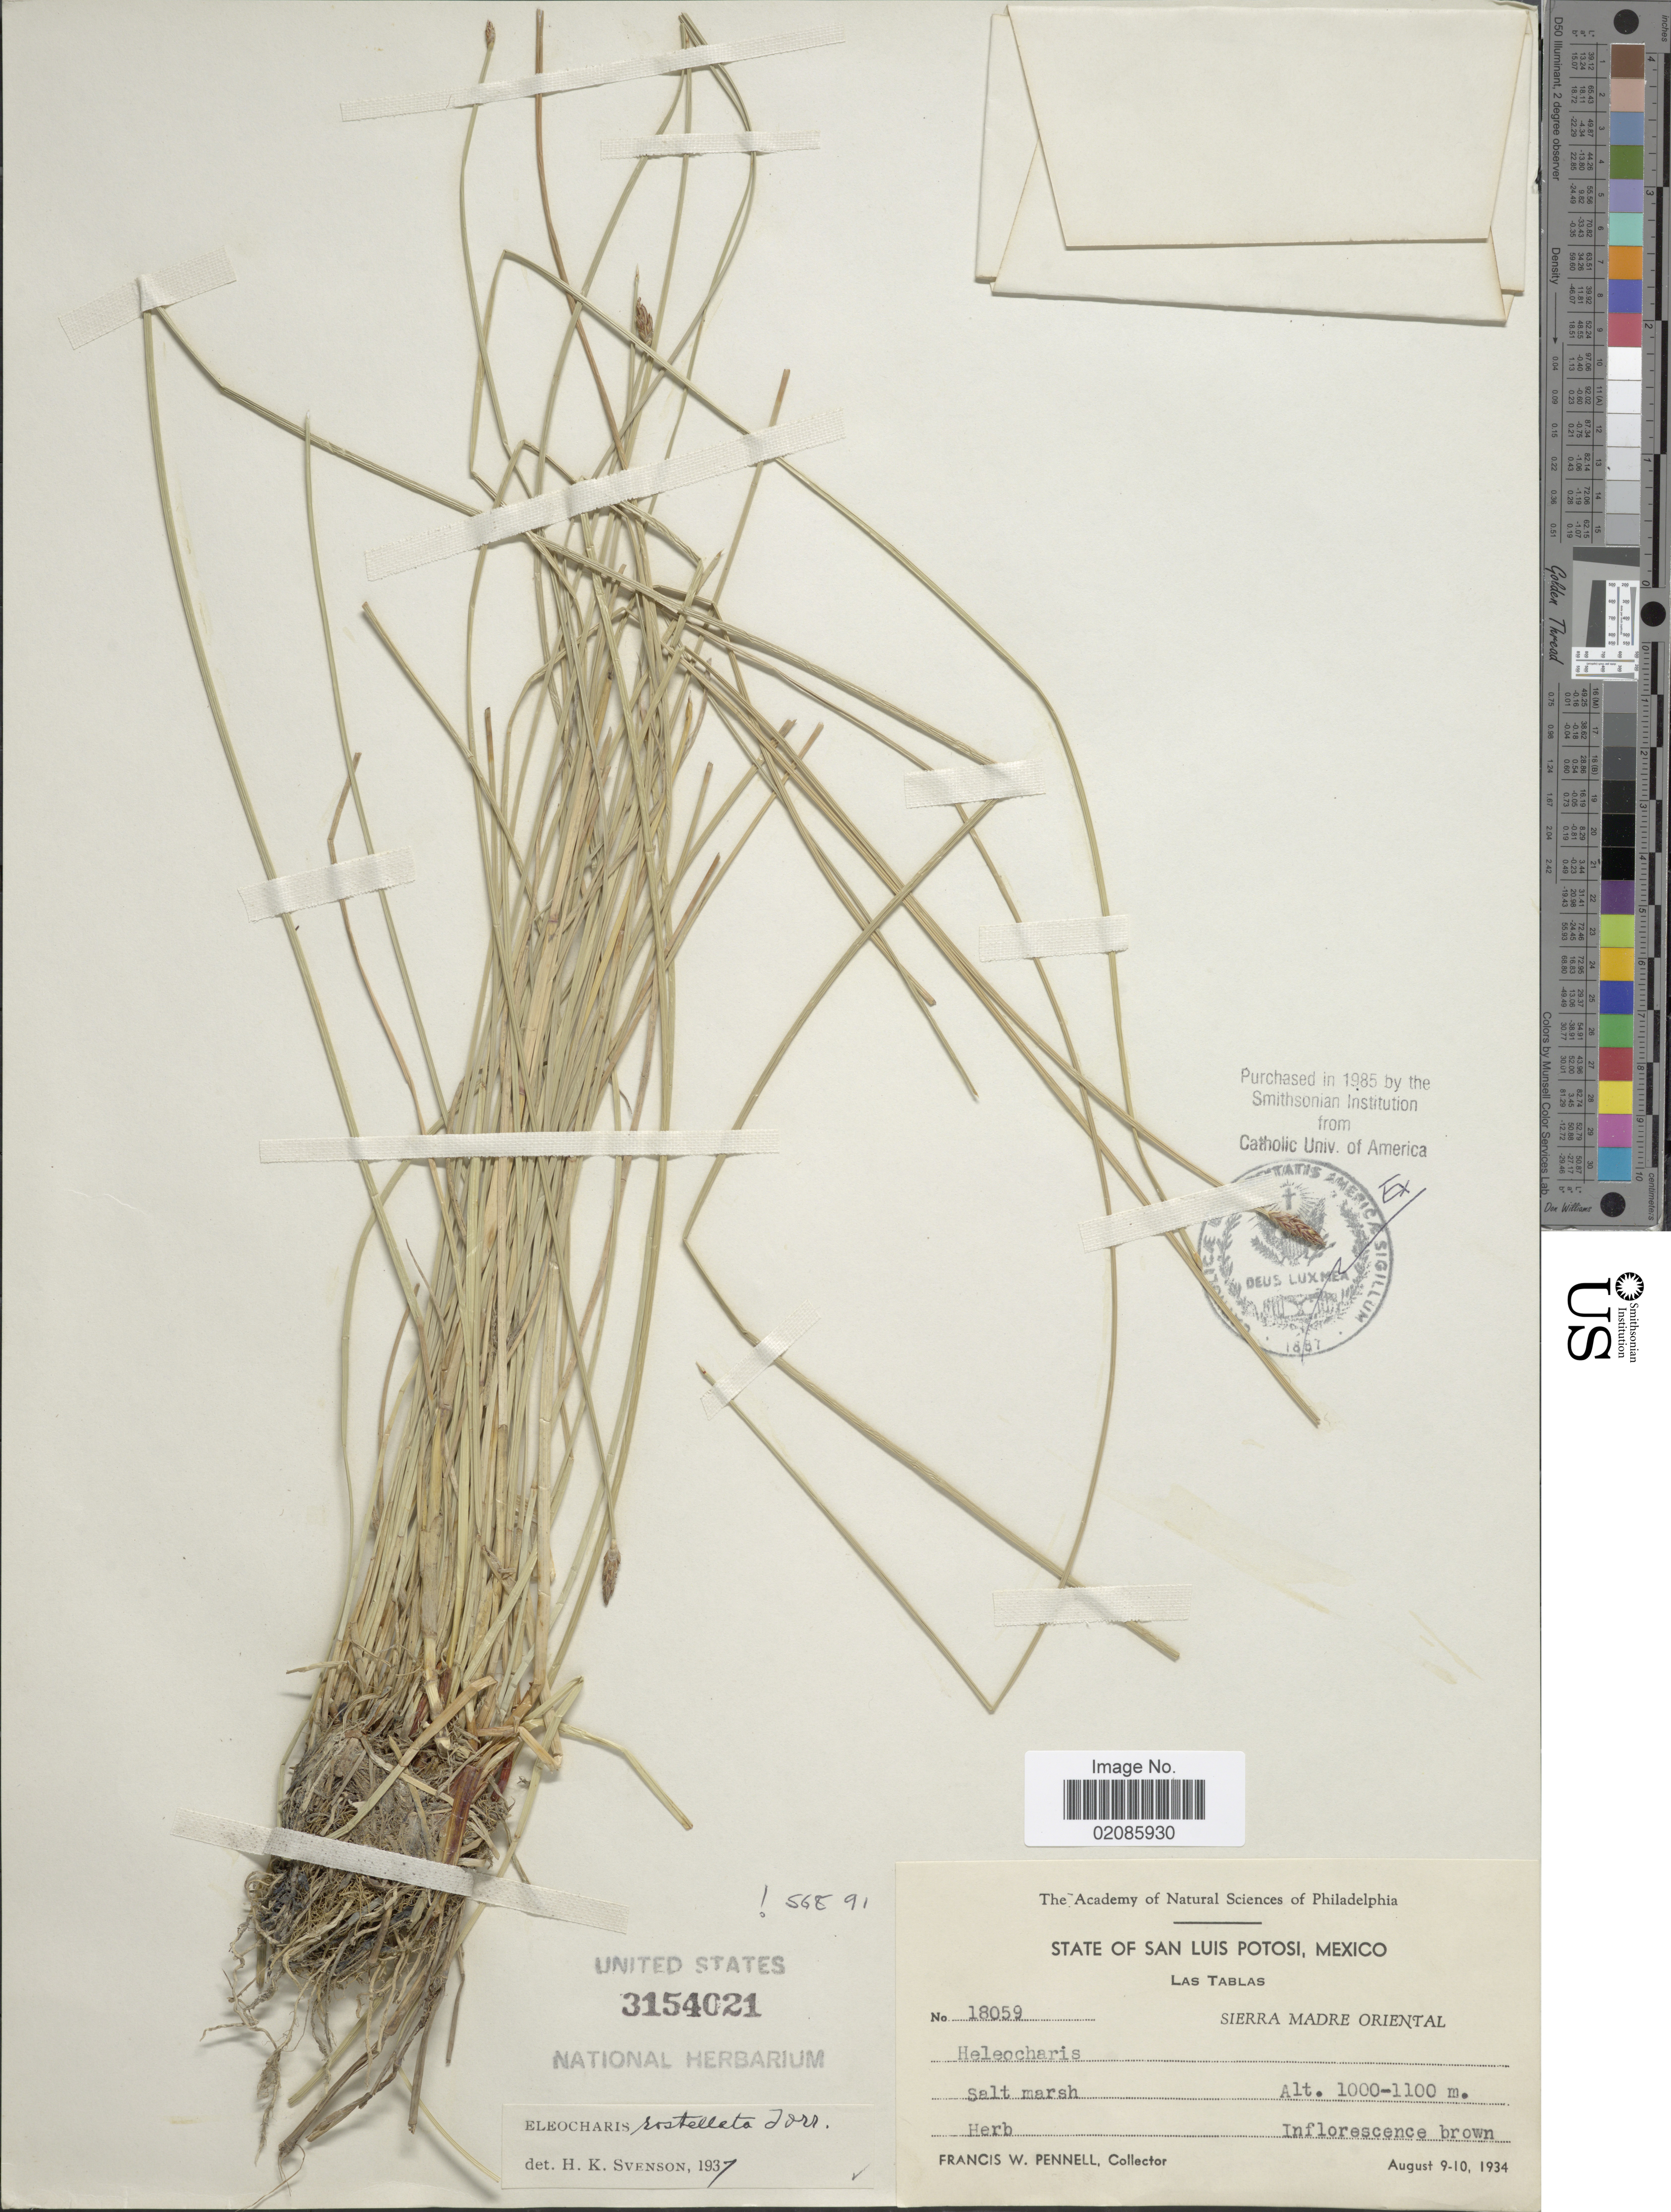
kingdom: Plantae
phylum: Tracheophyta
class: Liliopsida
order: Poales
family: Cyperaceae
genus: Eleocharis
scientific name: Eleocharis rostellata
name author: (Torr.) Torr.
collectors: F. W. Pennell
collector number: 18059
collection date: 1934-08-09/1934-08-10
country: Mexico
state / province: San Luis Potosí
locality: State of San Luis Potosi. Las Tablas. Sierra Madre Oriental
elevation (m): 1000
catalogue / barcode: US 3154021